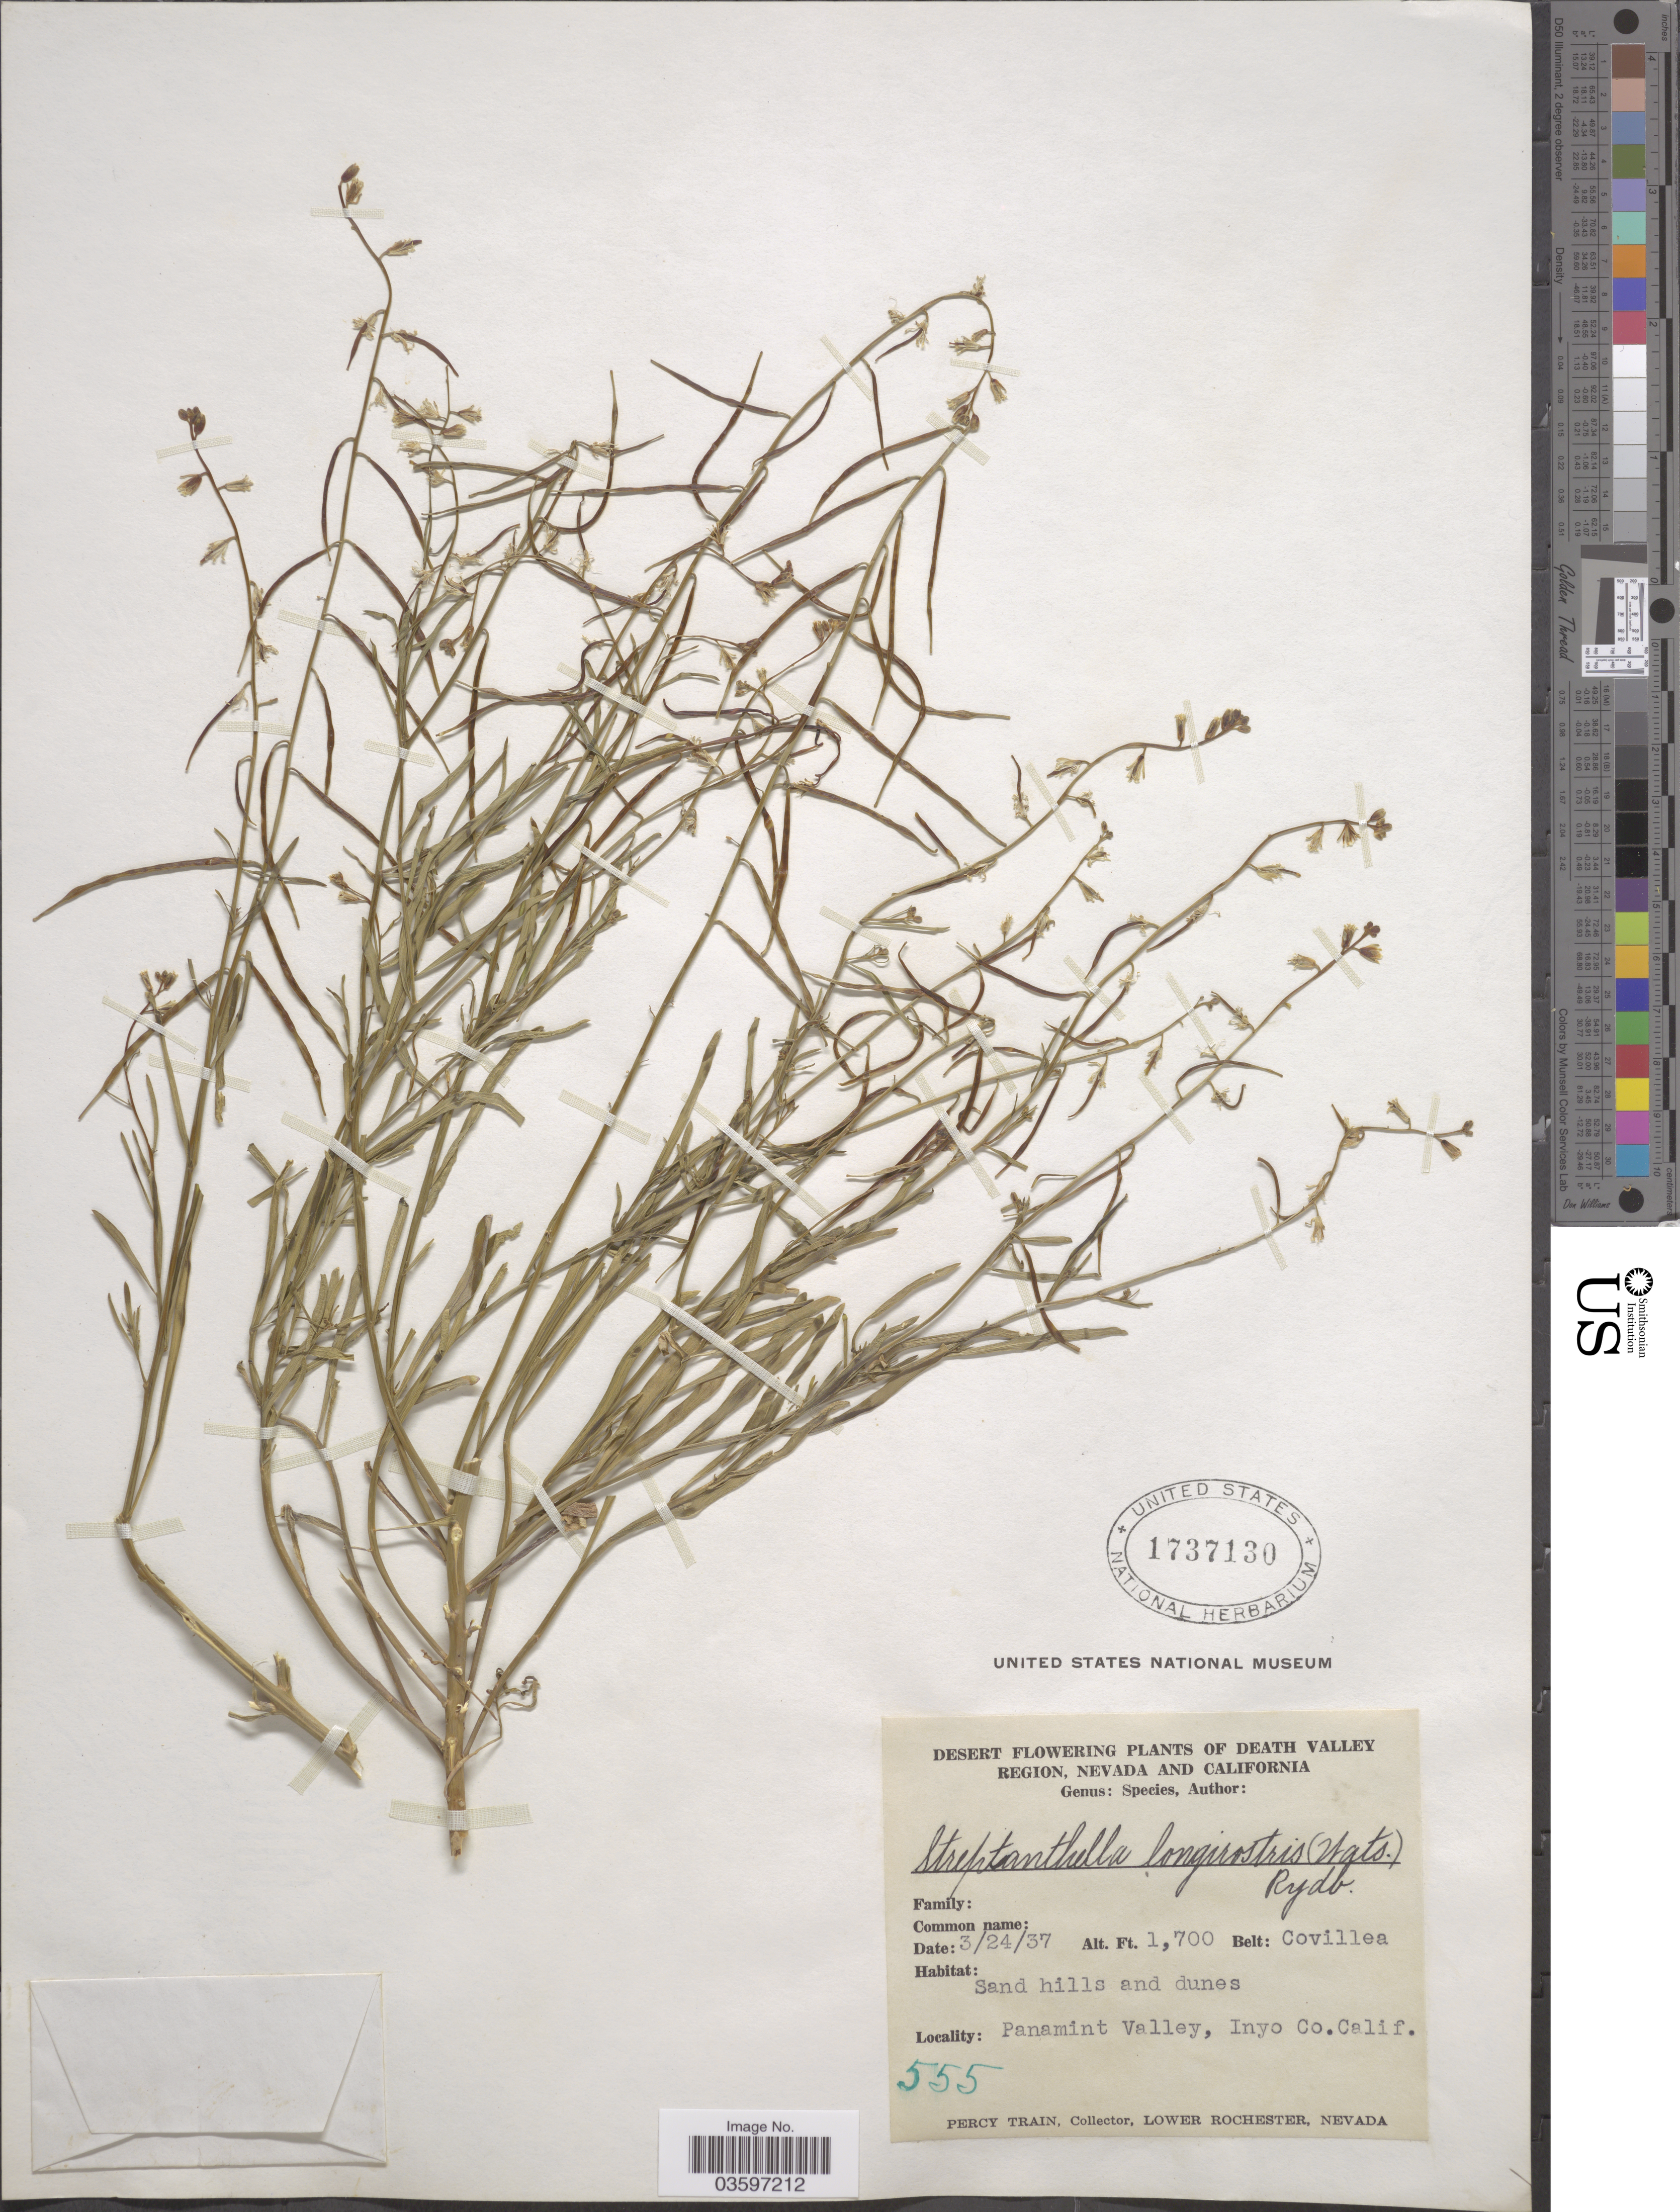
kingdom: Plantae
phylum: Tracheophyta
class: Magnoliopsida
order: Brassicales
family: Brassicaceae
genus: Streptanthella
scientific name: Streptanthella longirostris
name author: (S. Watson) Rydb.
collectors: P. Train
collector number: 555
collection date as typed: Transcribed d/m/y: 24/3/37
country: United States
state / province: California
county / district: Inyo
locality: Death Valley Region. Panamint Valley, Inyo Co.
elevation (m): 518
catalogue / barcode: US 1737130